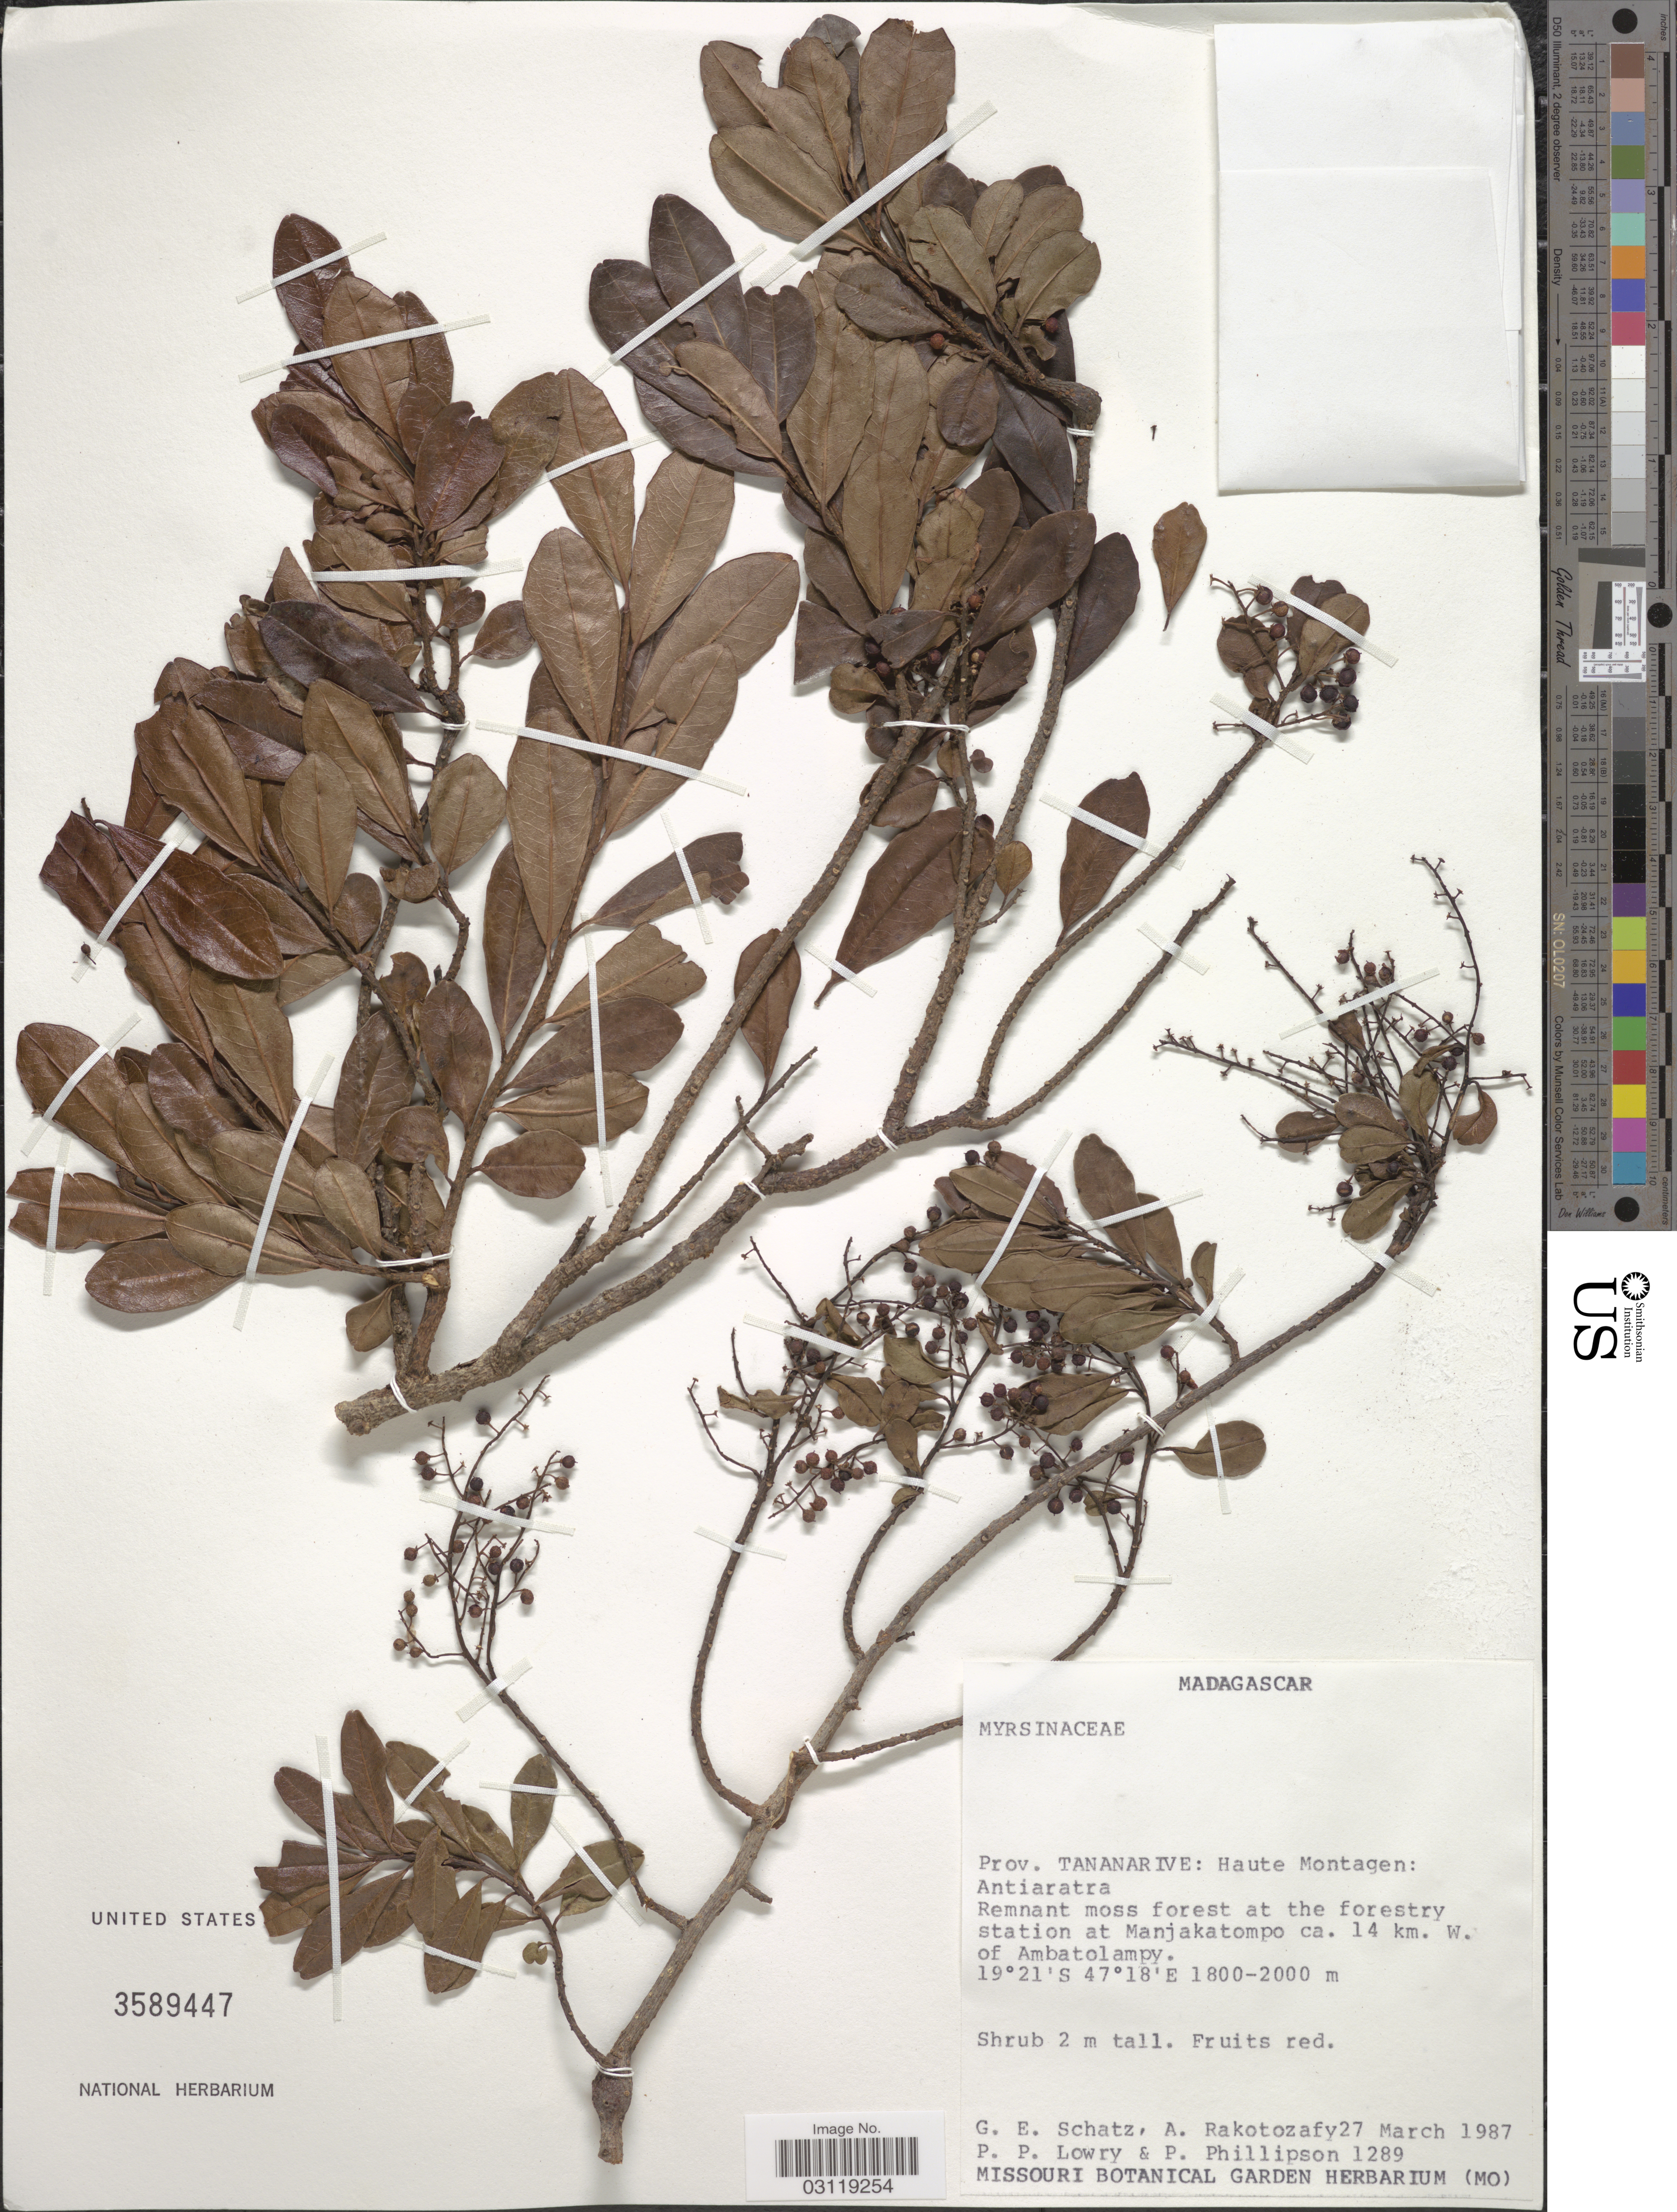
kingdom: Plantae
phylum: Tracheophyta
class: Magnoliopsida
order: Ericales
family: Primulaceae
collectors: G. Schatz, A. Rakotozafy, P. Lowry & P. B. Phillipson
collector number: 1289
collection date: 1987-03-27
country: Madagascar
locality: Prov. Tananarive: Haute Montagen: Antiaratra. Remnant moss forest at the forestry station at Manjakatompo ca. 14 km. W. of Ambatolampy.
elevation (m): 1800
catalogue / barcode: US 3589447